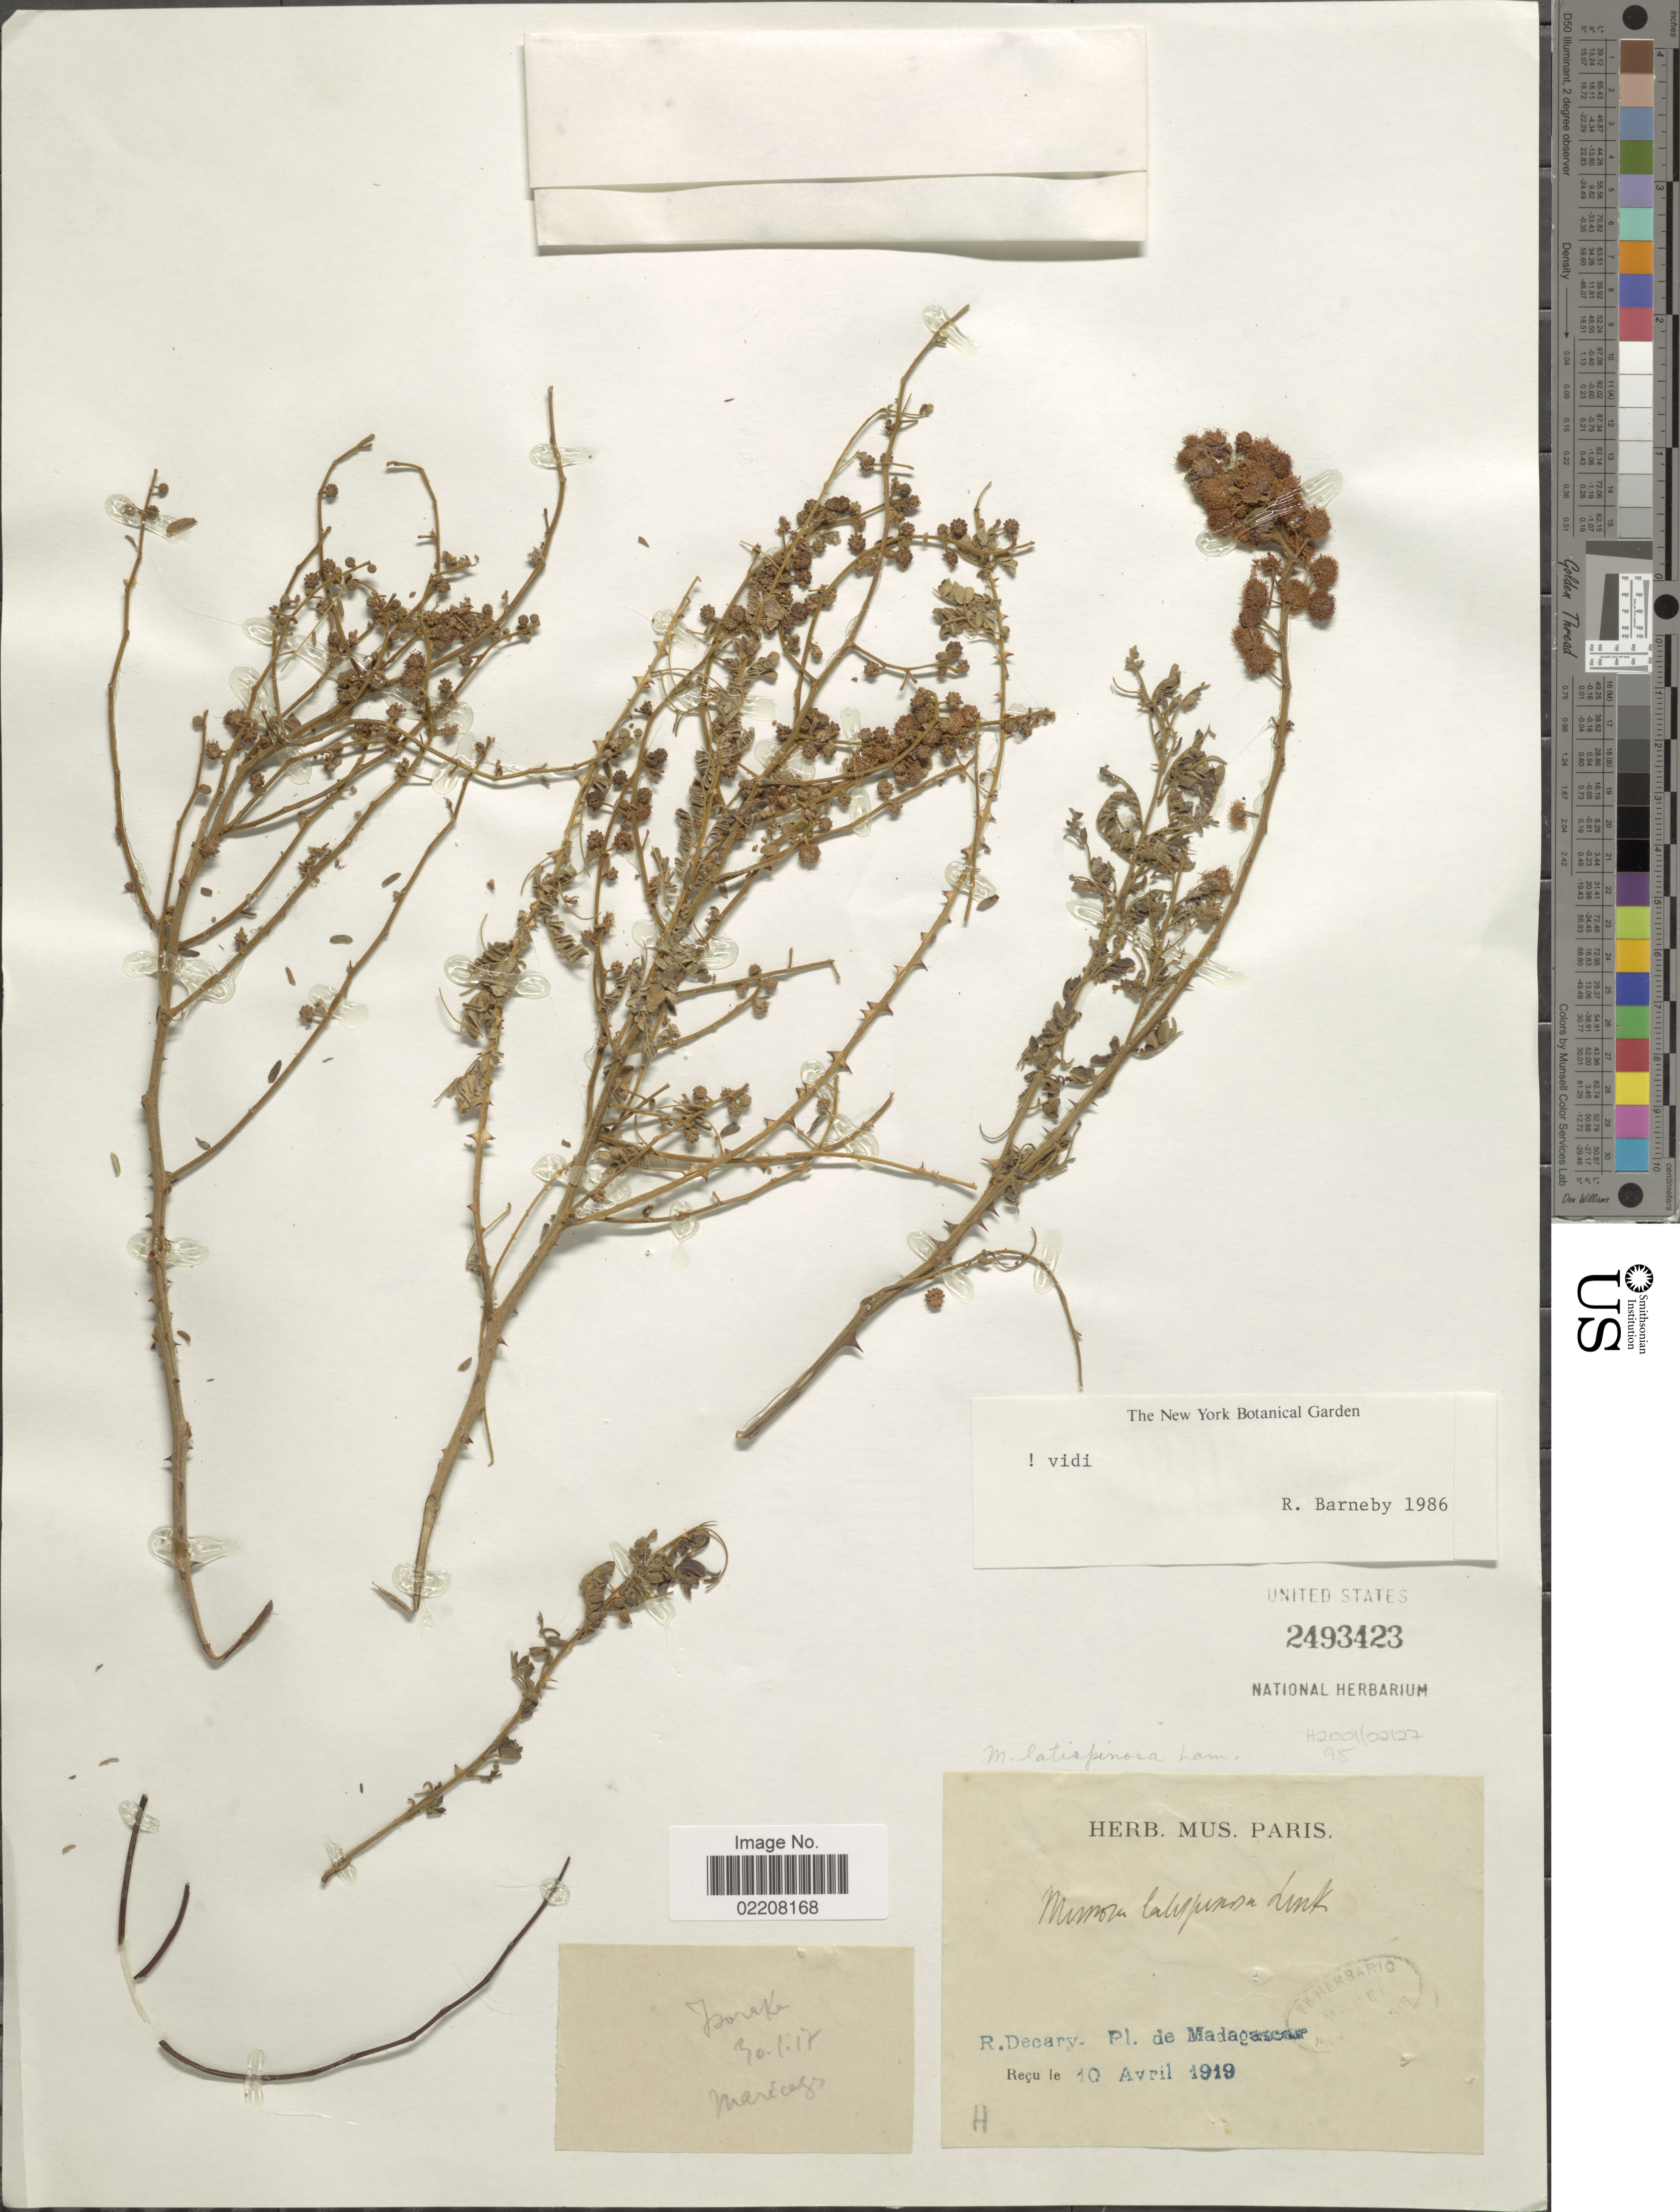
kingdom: Plantae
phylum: Tracheophyta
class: Magnoliopsida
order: Fabales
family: Fabaceae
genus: Mimosa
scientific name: Mimosa latispinosa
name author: Lam.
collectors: R. Decary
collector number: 4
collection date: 1919-04-10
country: Madagascar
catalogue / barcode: US 2493423